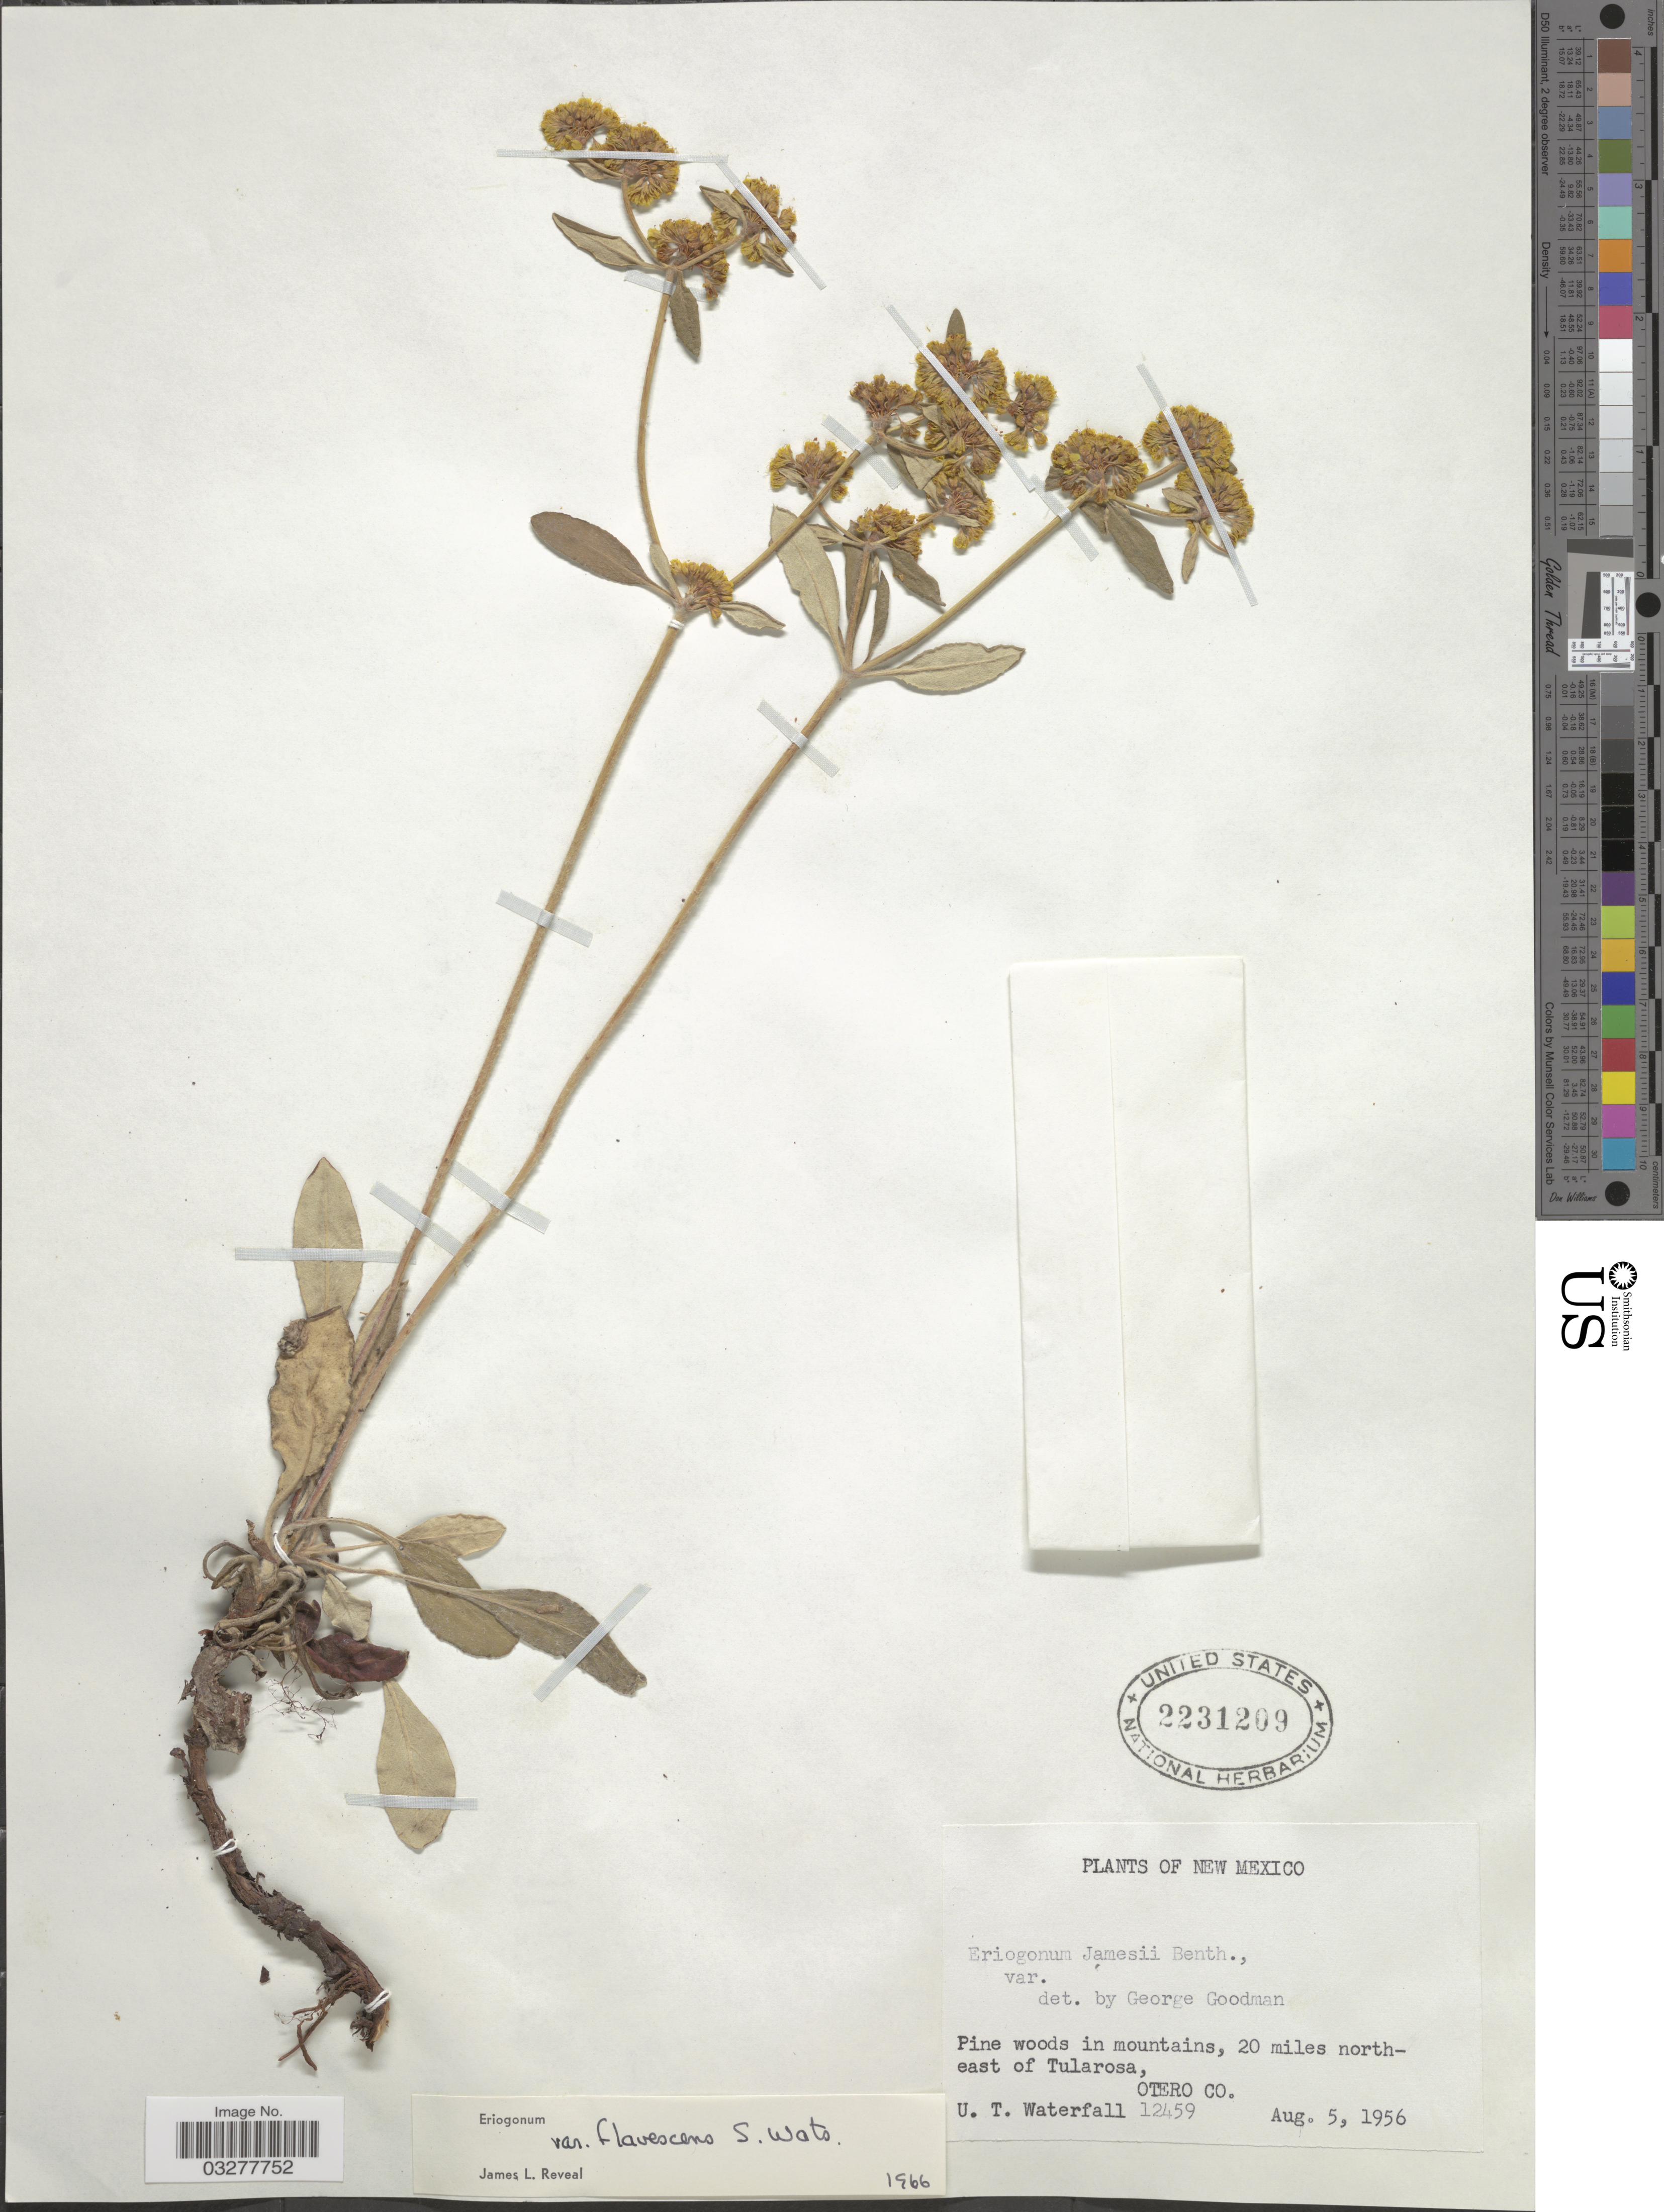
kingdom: Plantae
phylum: Tracheophyta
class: Magnoliopsida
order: Caryophyllales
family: Polygonaceae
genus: Eriogonum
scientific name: Eriogonum jamesii var. flavescens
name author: S. Watson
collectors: U. T. Waterfall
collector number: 12459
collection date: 1956-08-05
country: United States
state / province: New Mexico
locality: Pine woods in mountains, 20 miles northeast of Tularosa, Otero Co.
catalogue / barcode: US 2231209